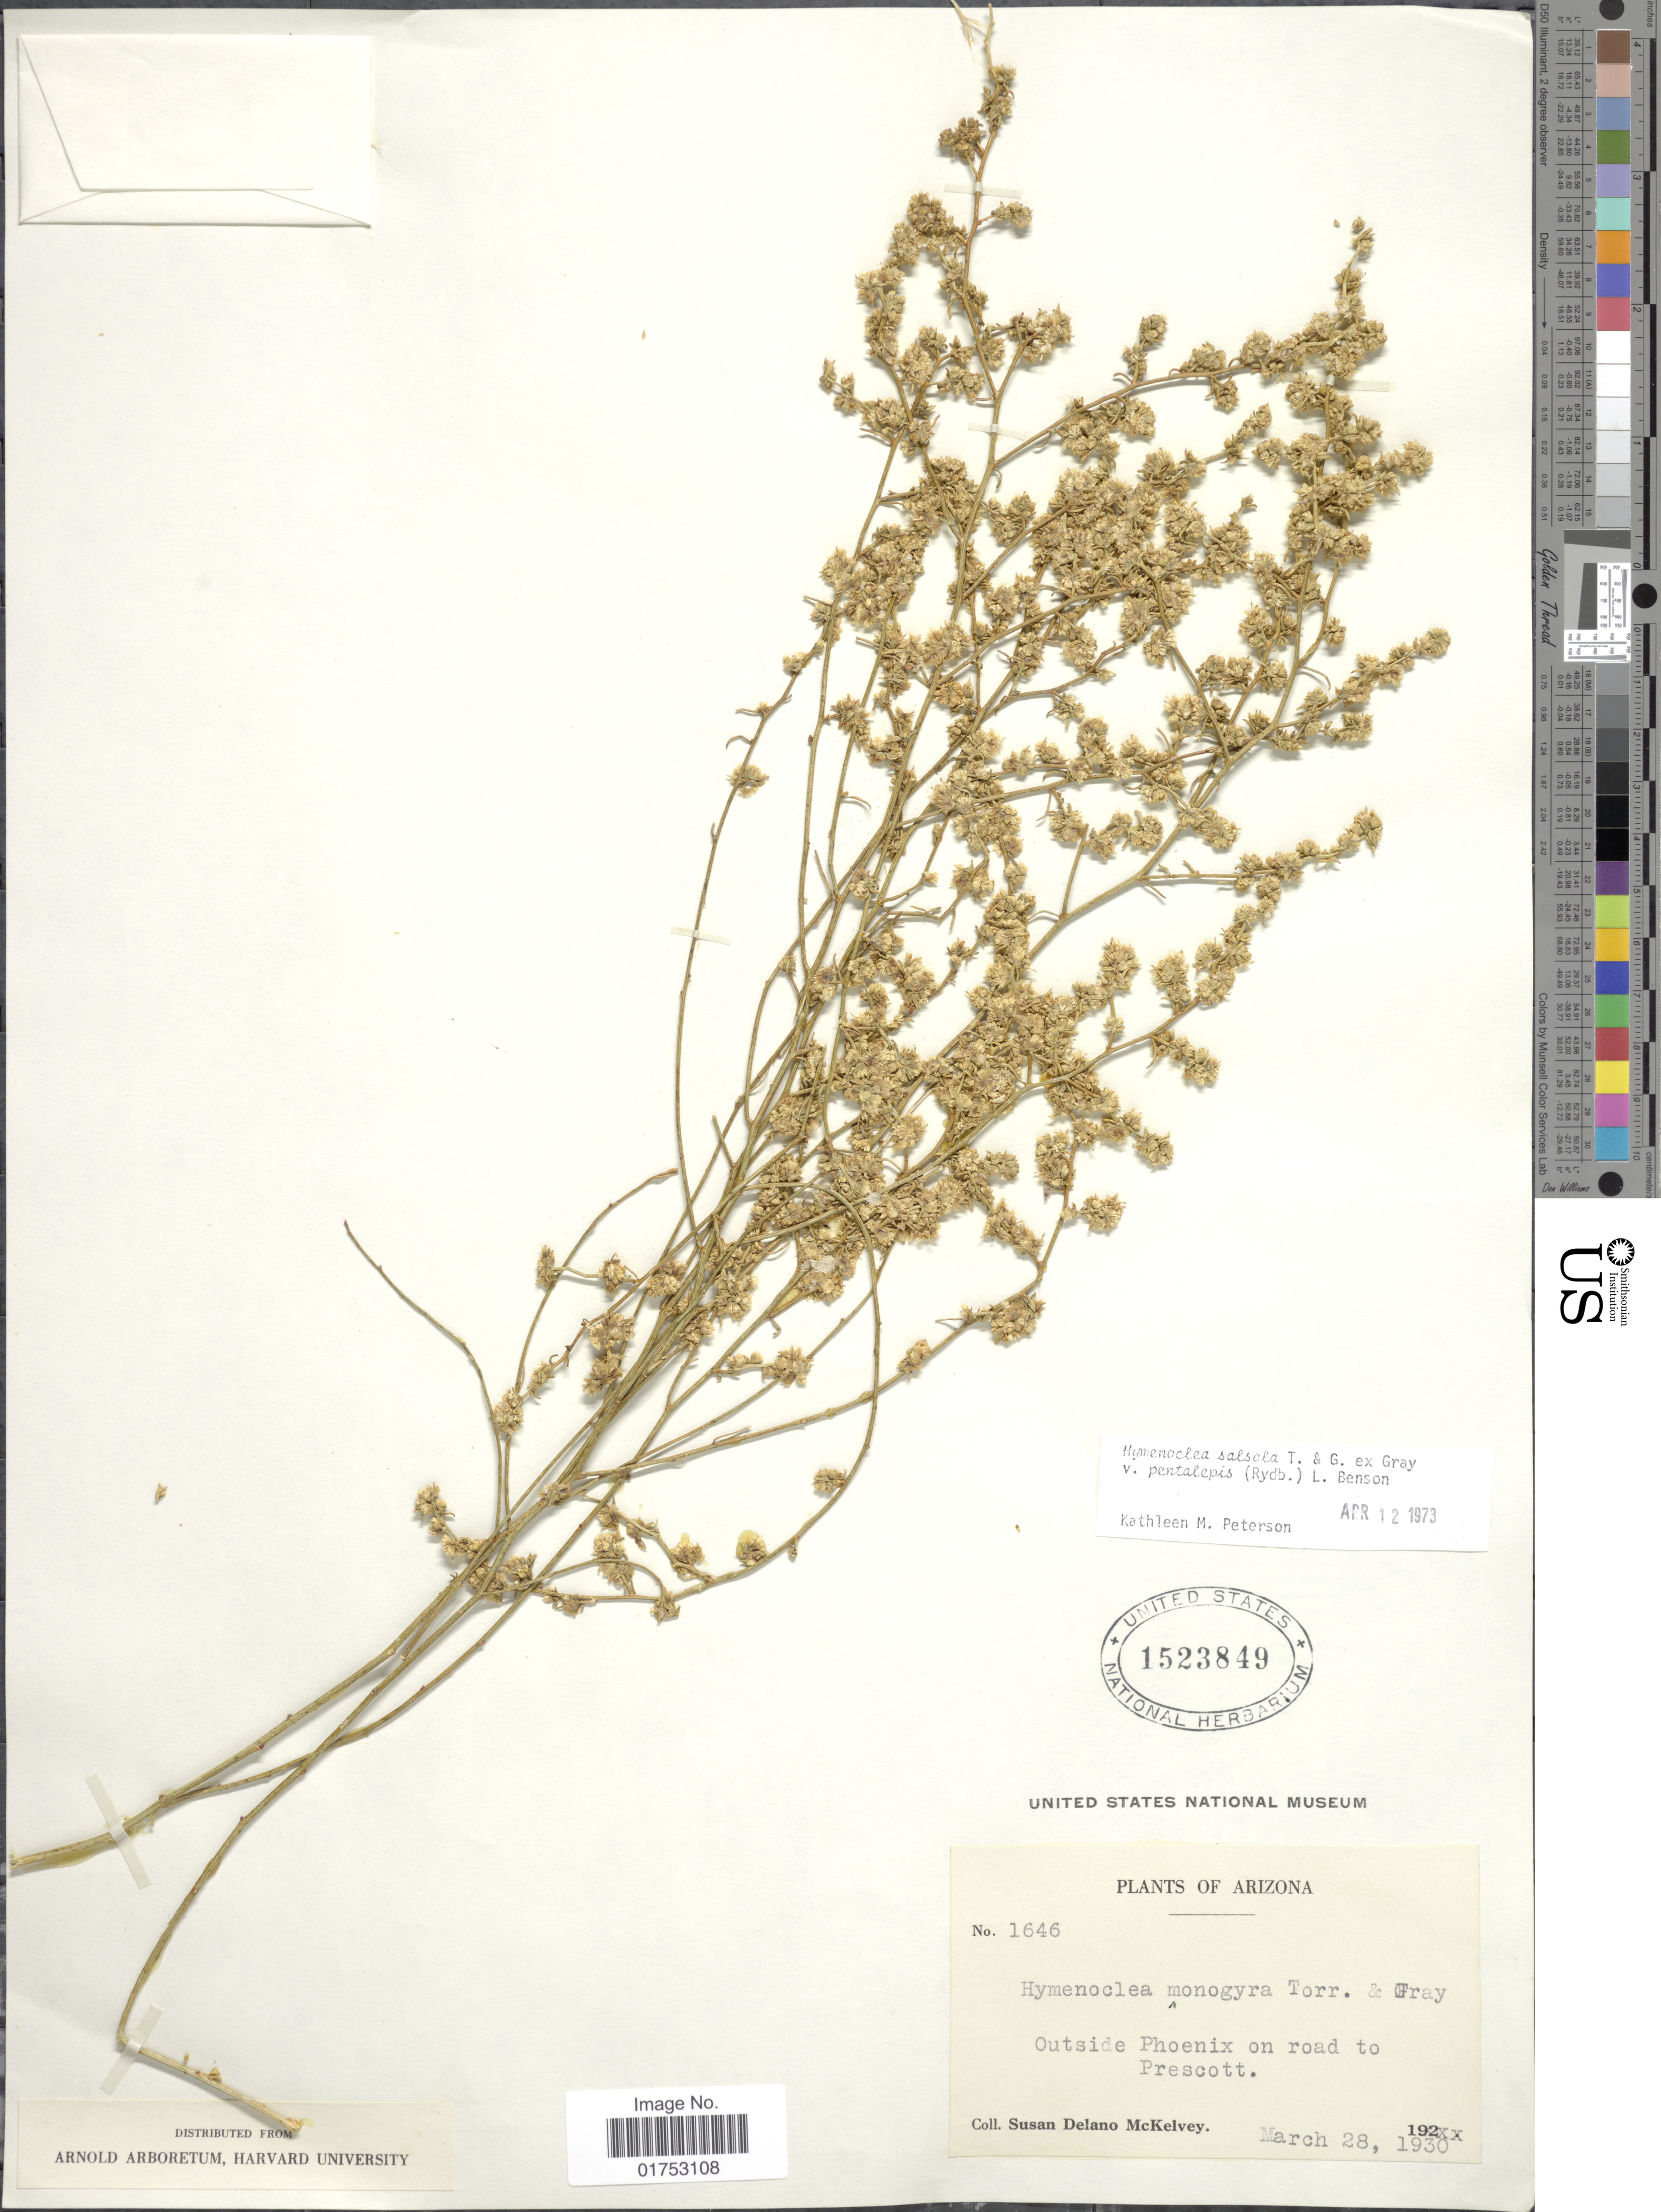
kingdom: Plantae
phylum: Tracheophyta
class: Magnoliopsida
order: Asterales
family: Asteraceae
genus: Hymenoclea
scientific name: Hymenoclea salsola var. pentalepis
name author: (Rydb.) L.D. Benson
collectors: S. A. McKelvey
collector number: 1646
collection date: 1930-03-28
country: United States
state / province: Arizona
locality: Outside Phoenix on road to Prescott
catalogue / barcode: US 1523849